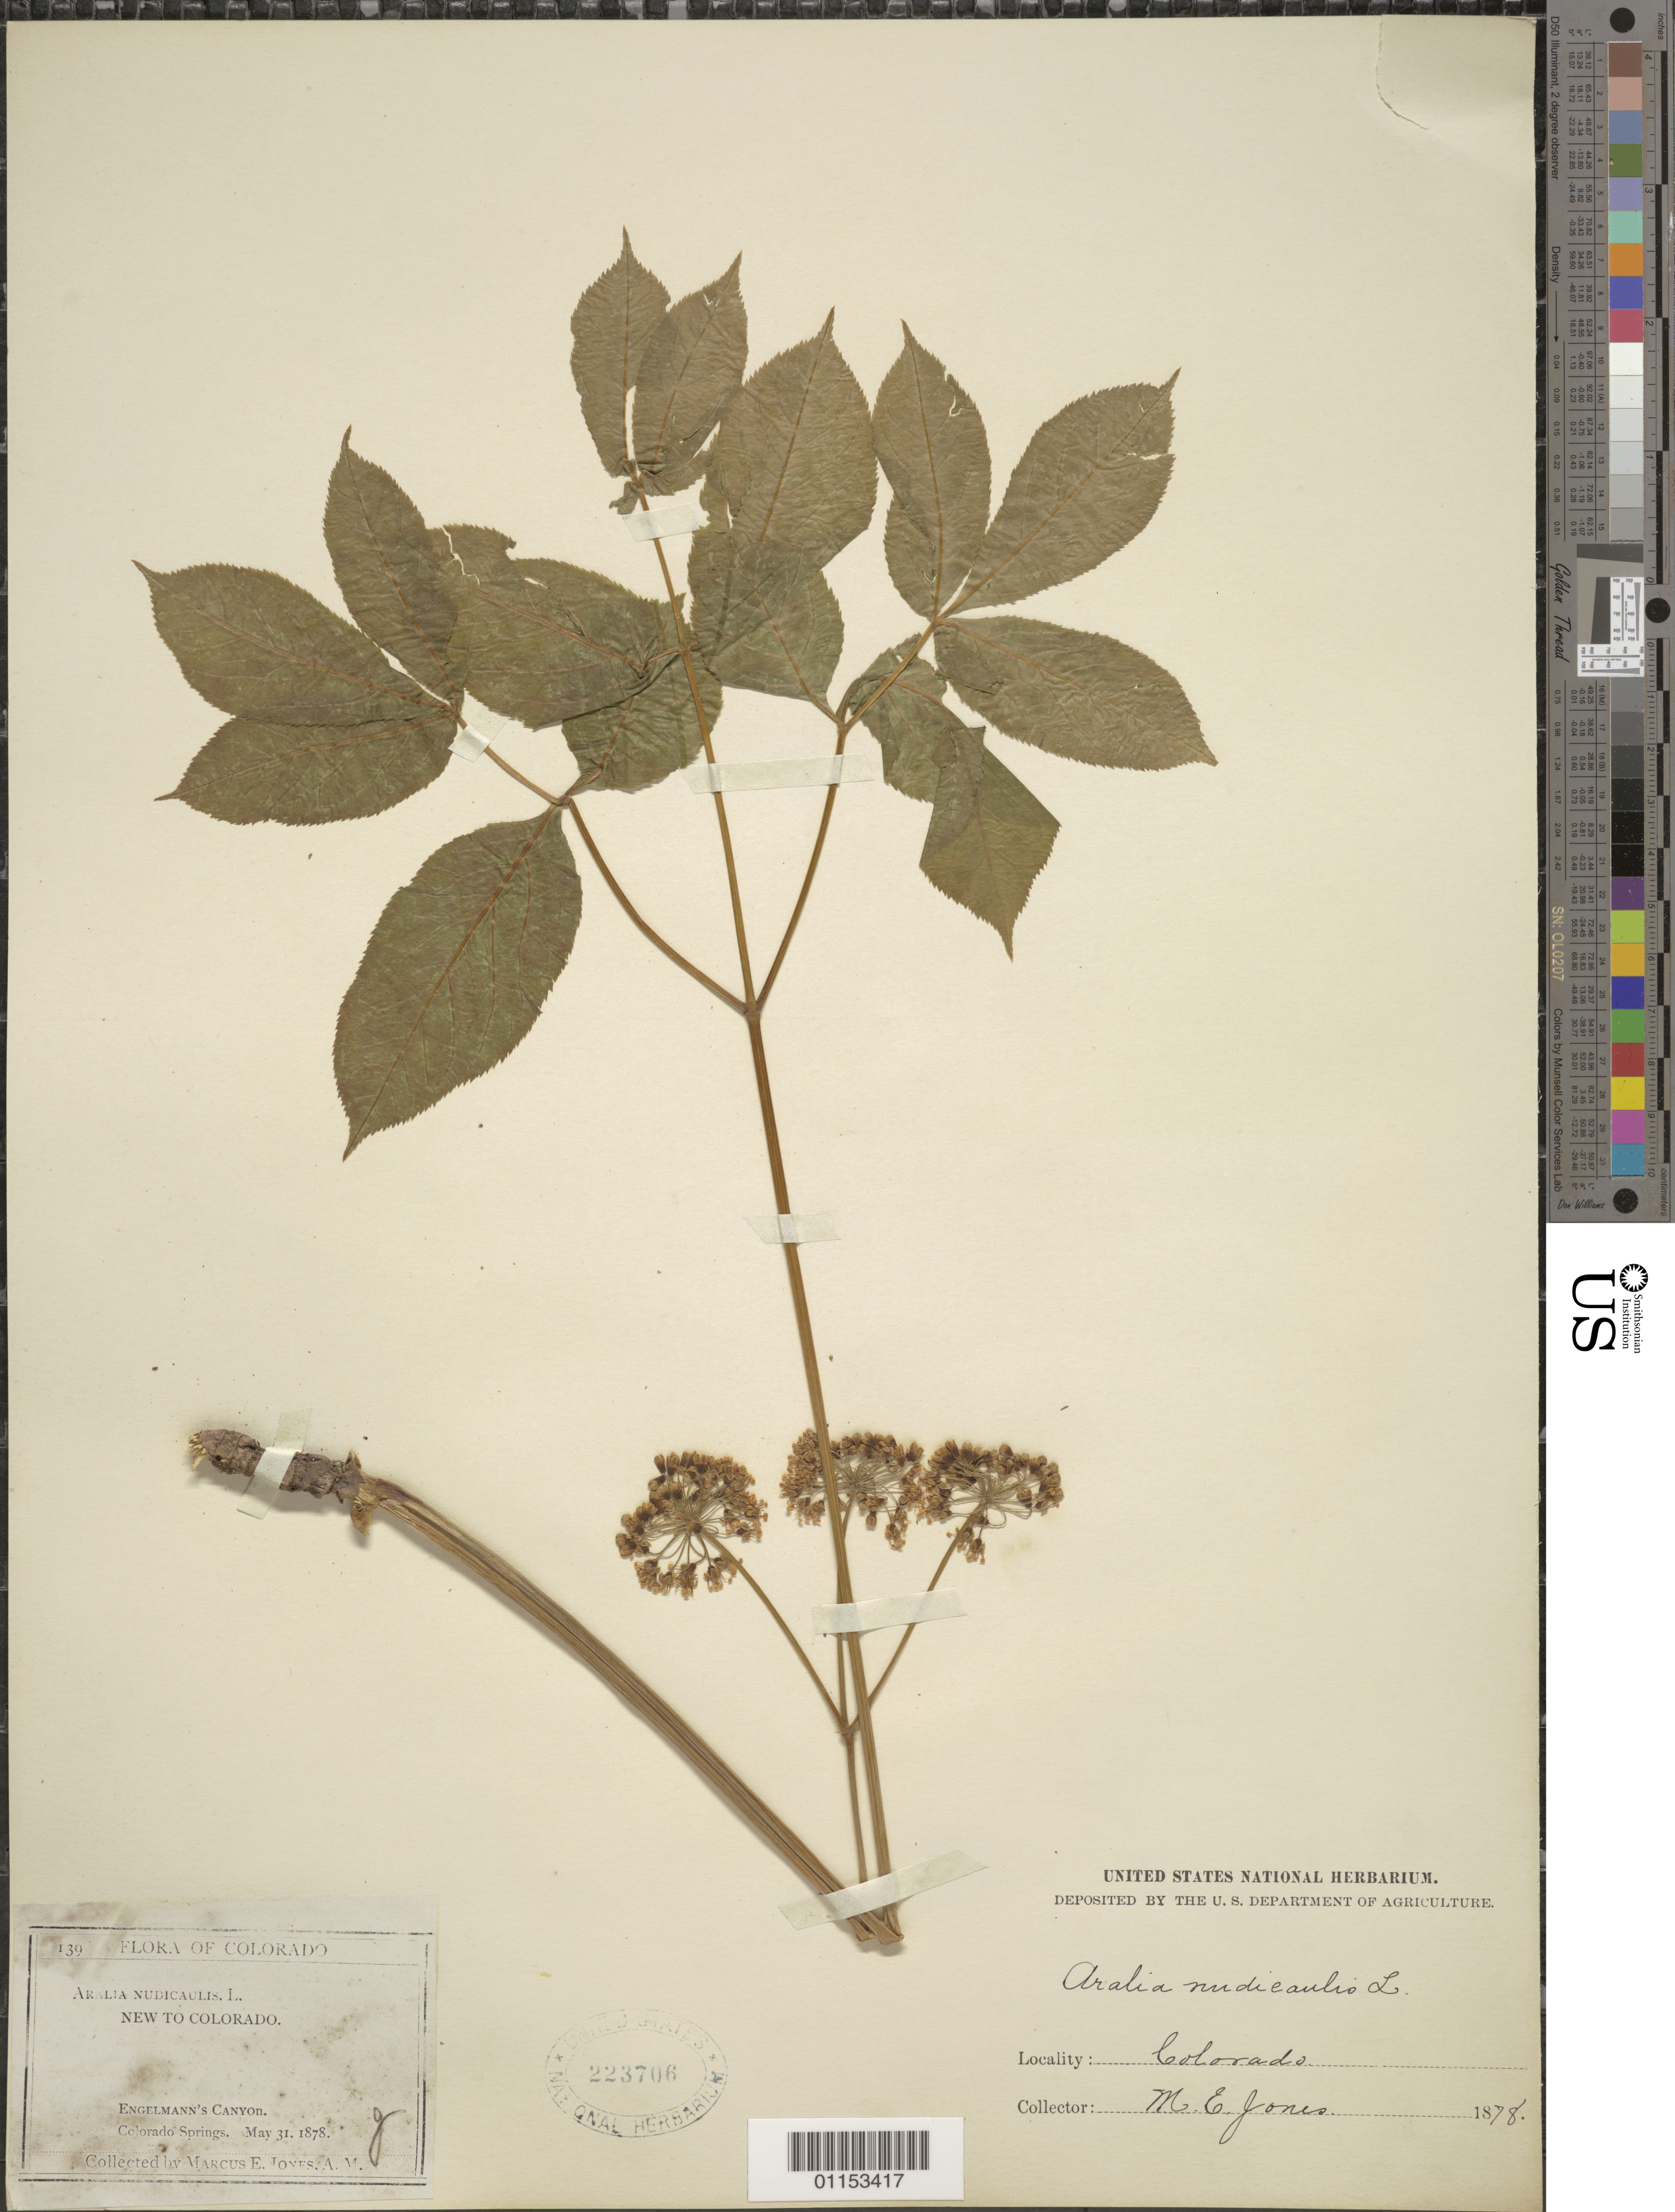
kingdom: Plantae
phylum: Tracheophyta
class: Magnoliopsida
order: Apiales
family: Araliaceae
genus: Aralia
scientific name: Aralia nudicaulis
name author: L.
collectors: M. E. Jones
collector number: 139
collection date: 1878-05-31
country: United States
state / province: Colorado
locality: Engelmann's Canyon. Colorado Springs.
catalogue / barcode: US 223706